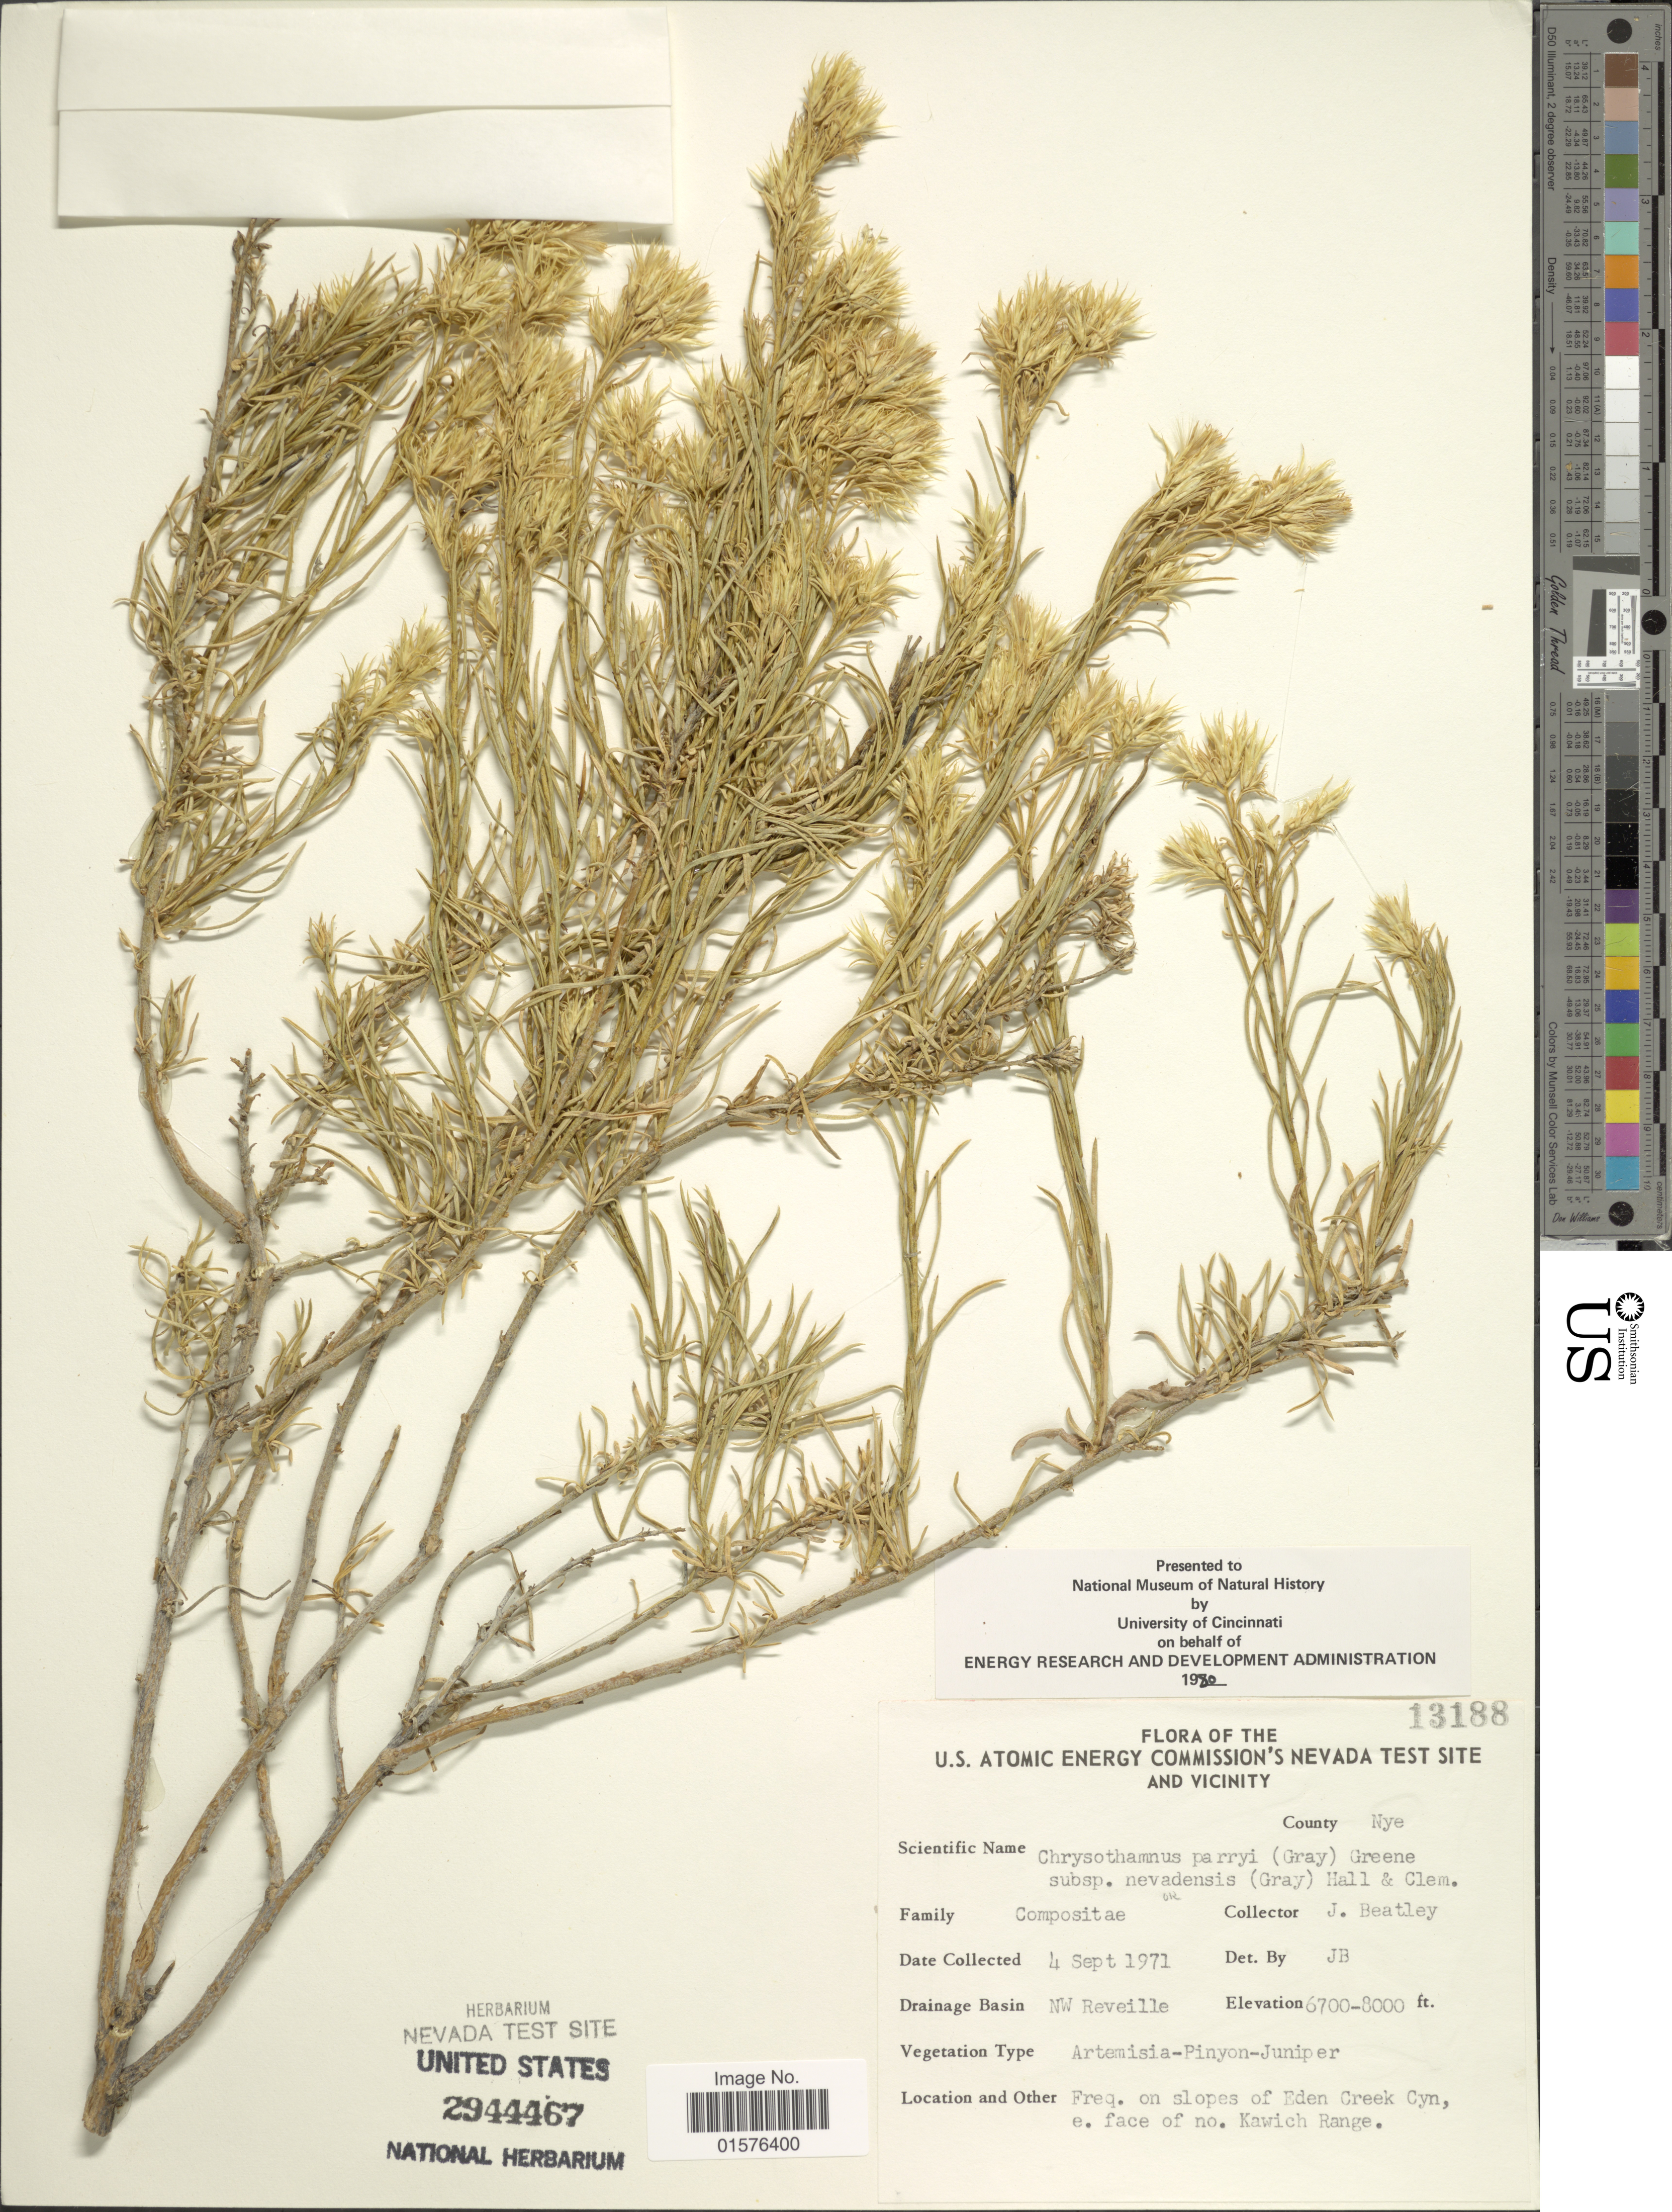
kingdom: Plantae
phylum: Tracheophyta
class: Magnoliopsida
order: Asterales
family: Asteraceae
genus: Ericameria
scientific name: Ericameria parryi var. nevadensis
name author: (A. Gray) G.L. Nesom & G.I. Baird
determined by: Urbatsch, Lowell E., Curator (LSU), Louisiana State University (UNITED STATES)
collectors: J. C. Beatley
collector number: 13188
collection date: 1971-09-04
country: United States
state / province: Nevada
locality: The U.S. Atomic Energy Commission's Nevada test Site and Vicinity, County: Nye, Drainage Basin: NW Reveille, on slopes of Eden Creek Cyn, e. face of no. Kawich range.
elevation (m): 1128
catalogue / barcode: US 2944467